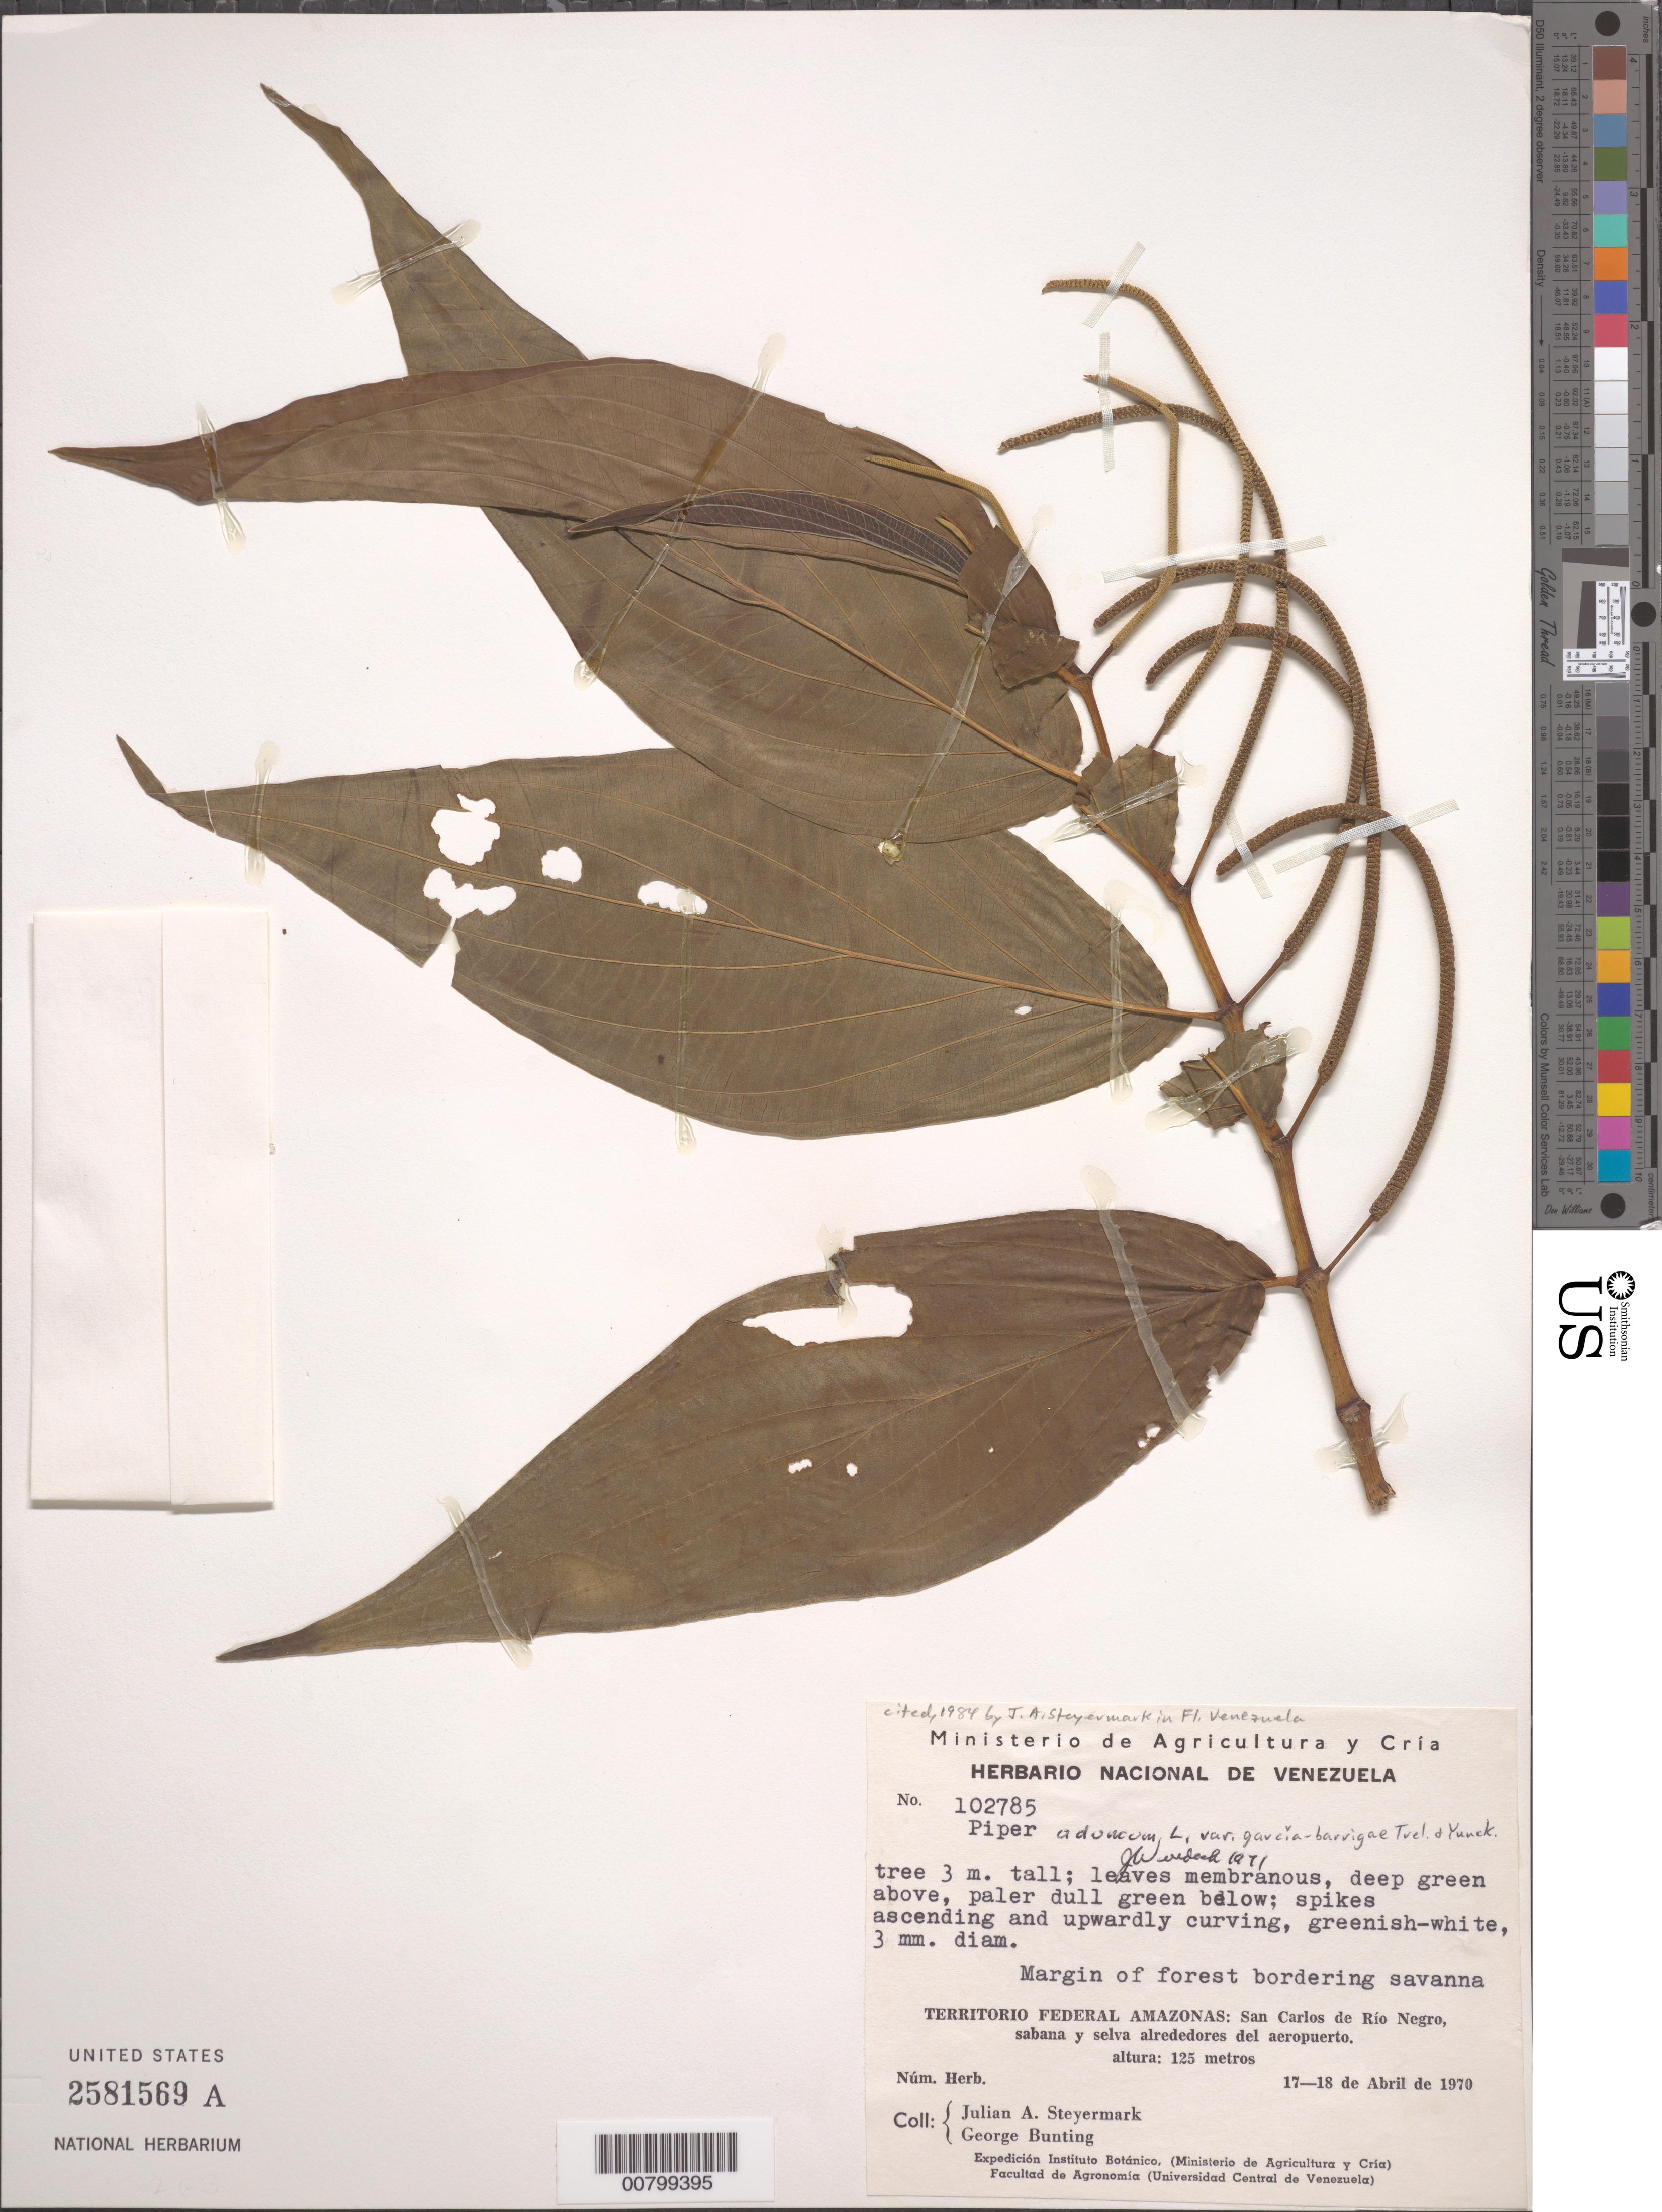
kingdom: Plantae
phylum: Tracheophyta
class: Magnoliopsida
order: Piperales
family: Piperaceae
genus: Piper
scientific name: Piper aduncum var. garcia-barrigae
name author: Trel. & Yunck.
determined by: Wurdack, John J., (US), US (UNITED STATES)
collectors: J. Steyermark & G. S. Bunting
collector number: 102785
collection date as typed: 17-Apr-70 to 18-Apr-70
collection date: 1970-04-17/1970-04-18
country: Venezuela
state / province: Amazonas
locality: San Carlos de Río Negro, alrededores del aeropuerto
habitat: Margin of forest bordering savanna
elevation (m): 125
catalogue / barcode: US 2581569A